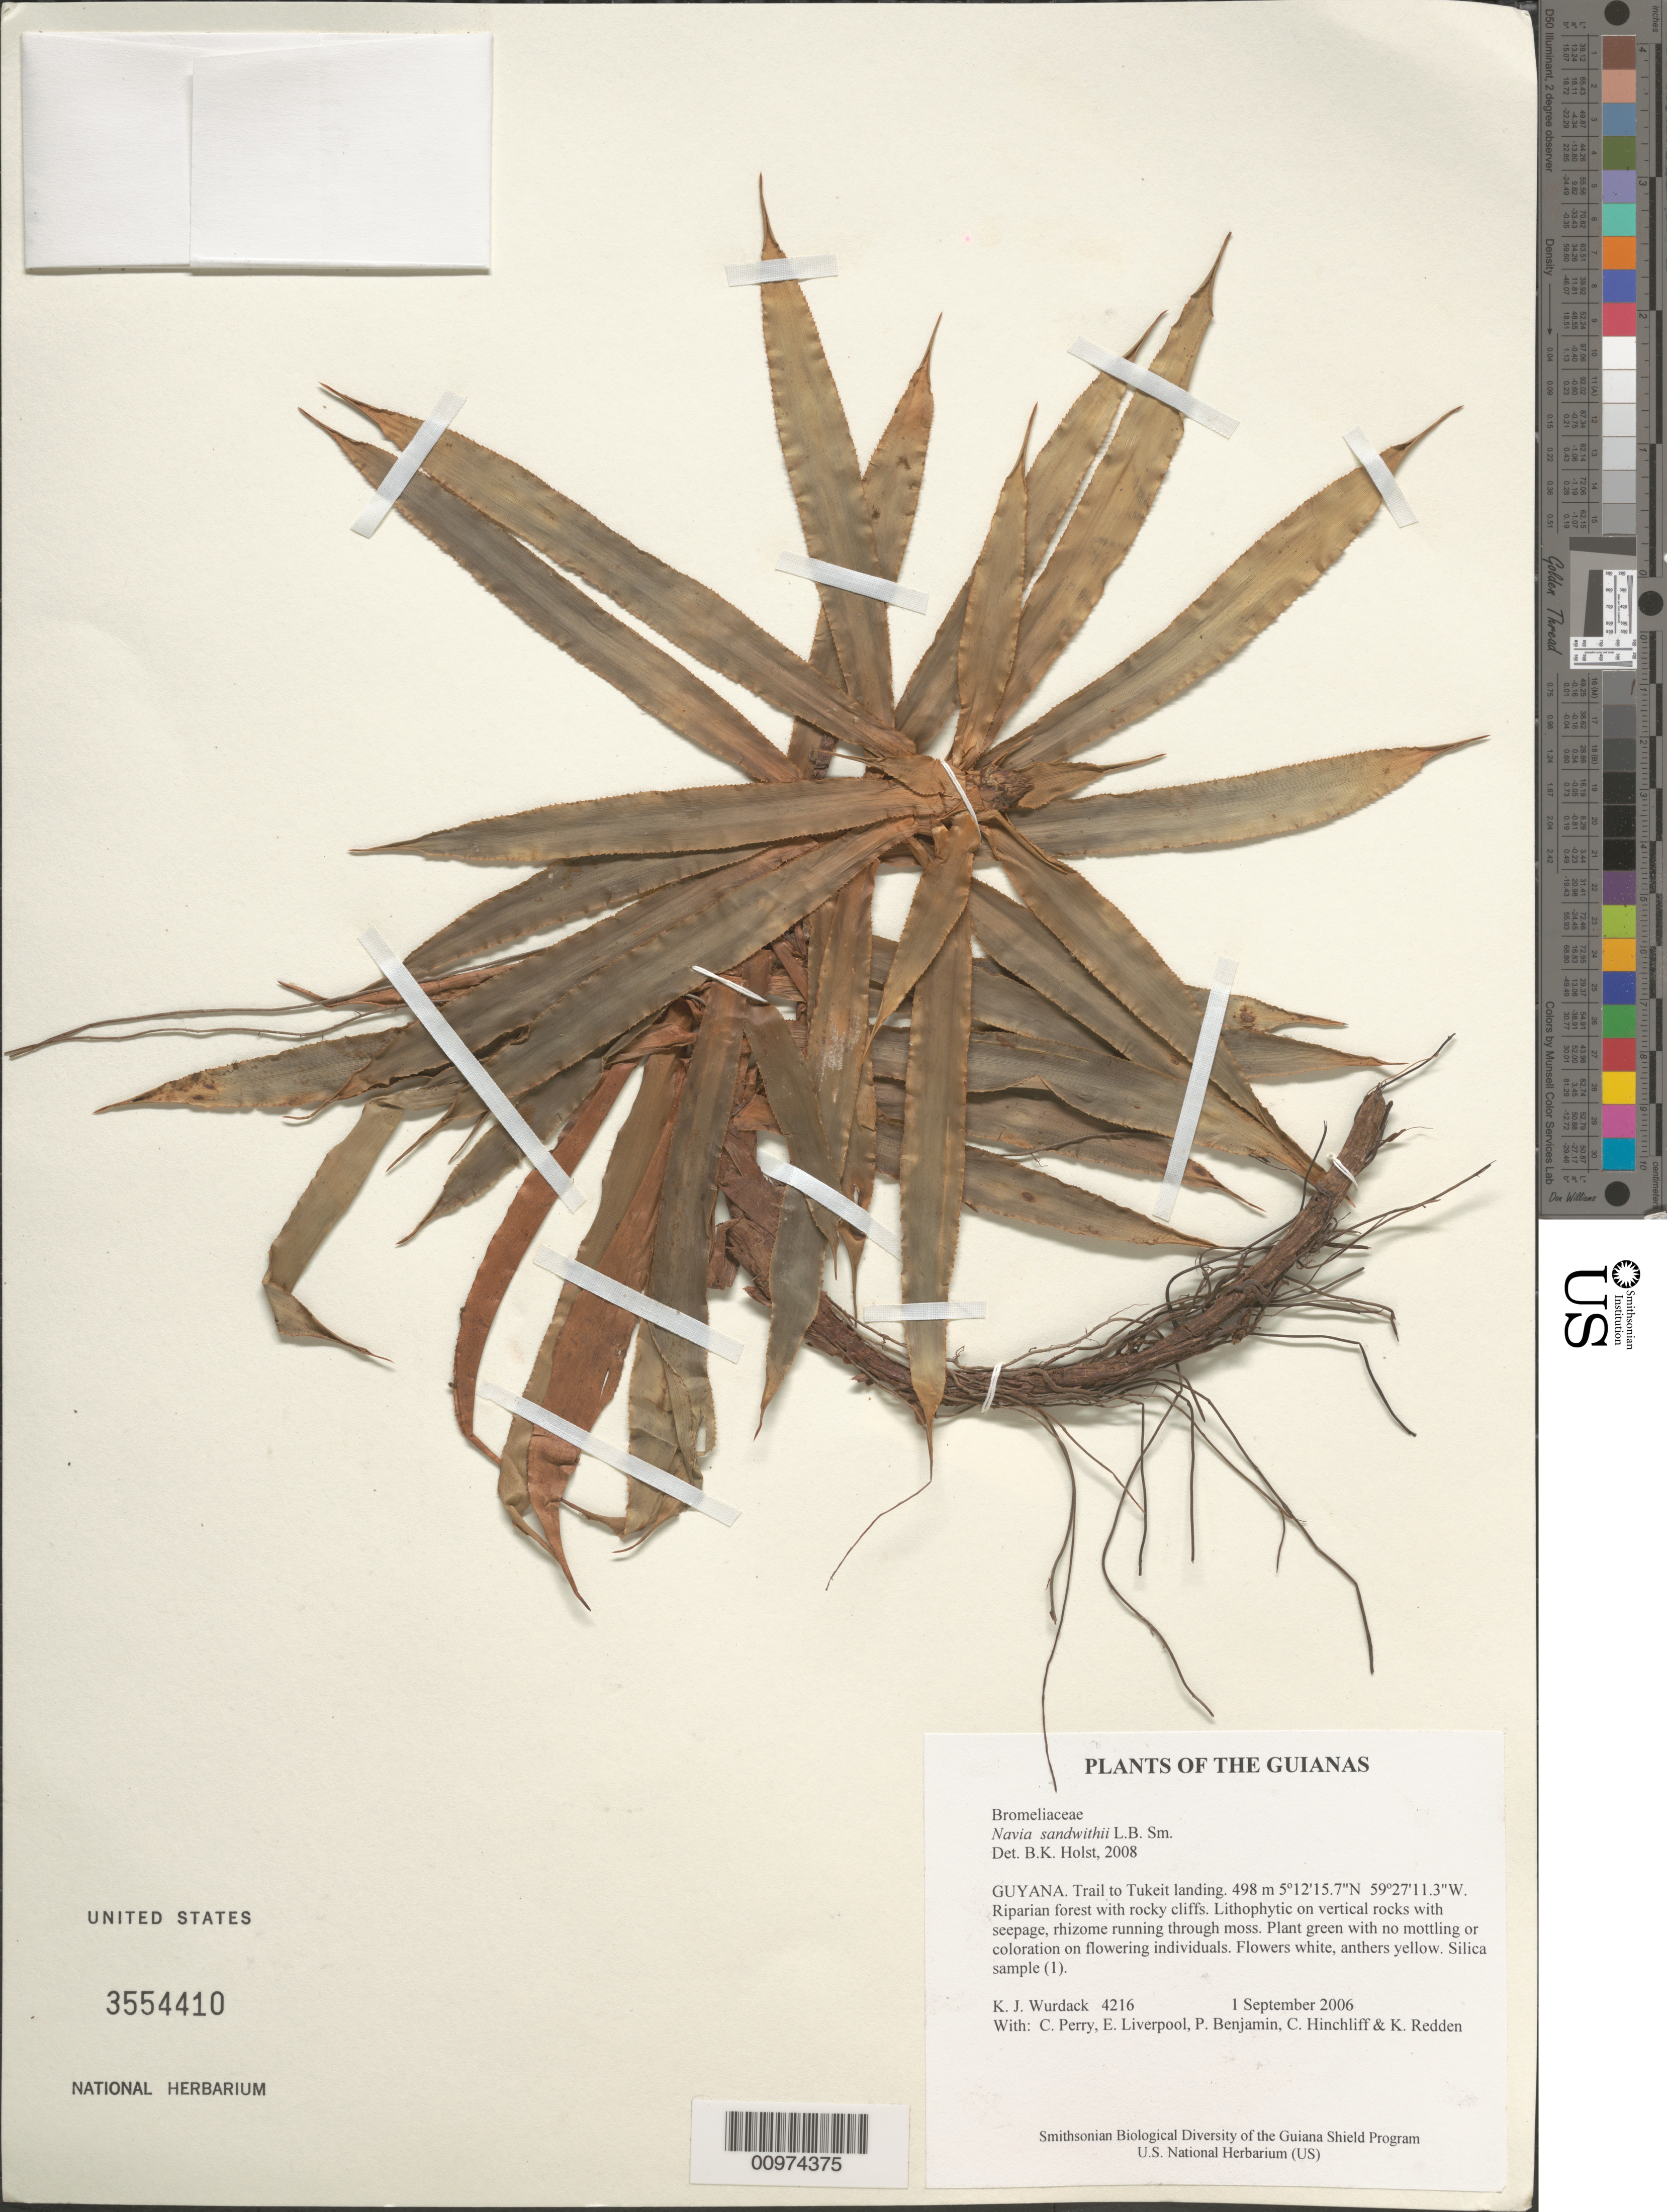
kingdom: Plantae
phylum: Tracheophyta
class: Liliopsida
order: Poales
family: Bromeliaceae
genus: Navia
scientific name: Navia sandwithii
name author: L.B. Sm.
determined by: Holst, Bruce K.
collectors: K. Wurdack, C. Perry, E. Liverpool, P. Benjamin, C. E. Hinchliff & K. M. Redden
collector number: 4216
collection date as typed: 1 September 2006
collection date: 2006-09-01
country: Guyana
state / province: Potaro-Siparuni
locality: Trail to Tukeit landing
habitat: Riparian forest with rocky cliffs.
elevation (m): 498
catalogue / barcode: US 3554410